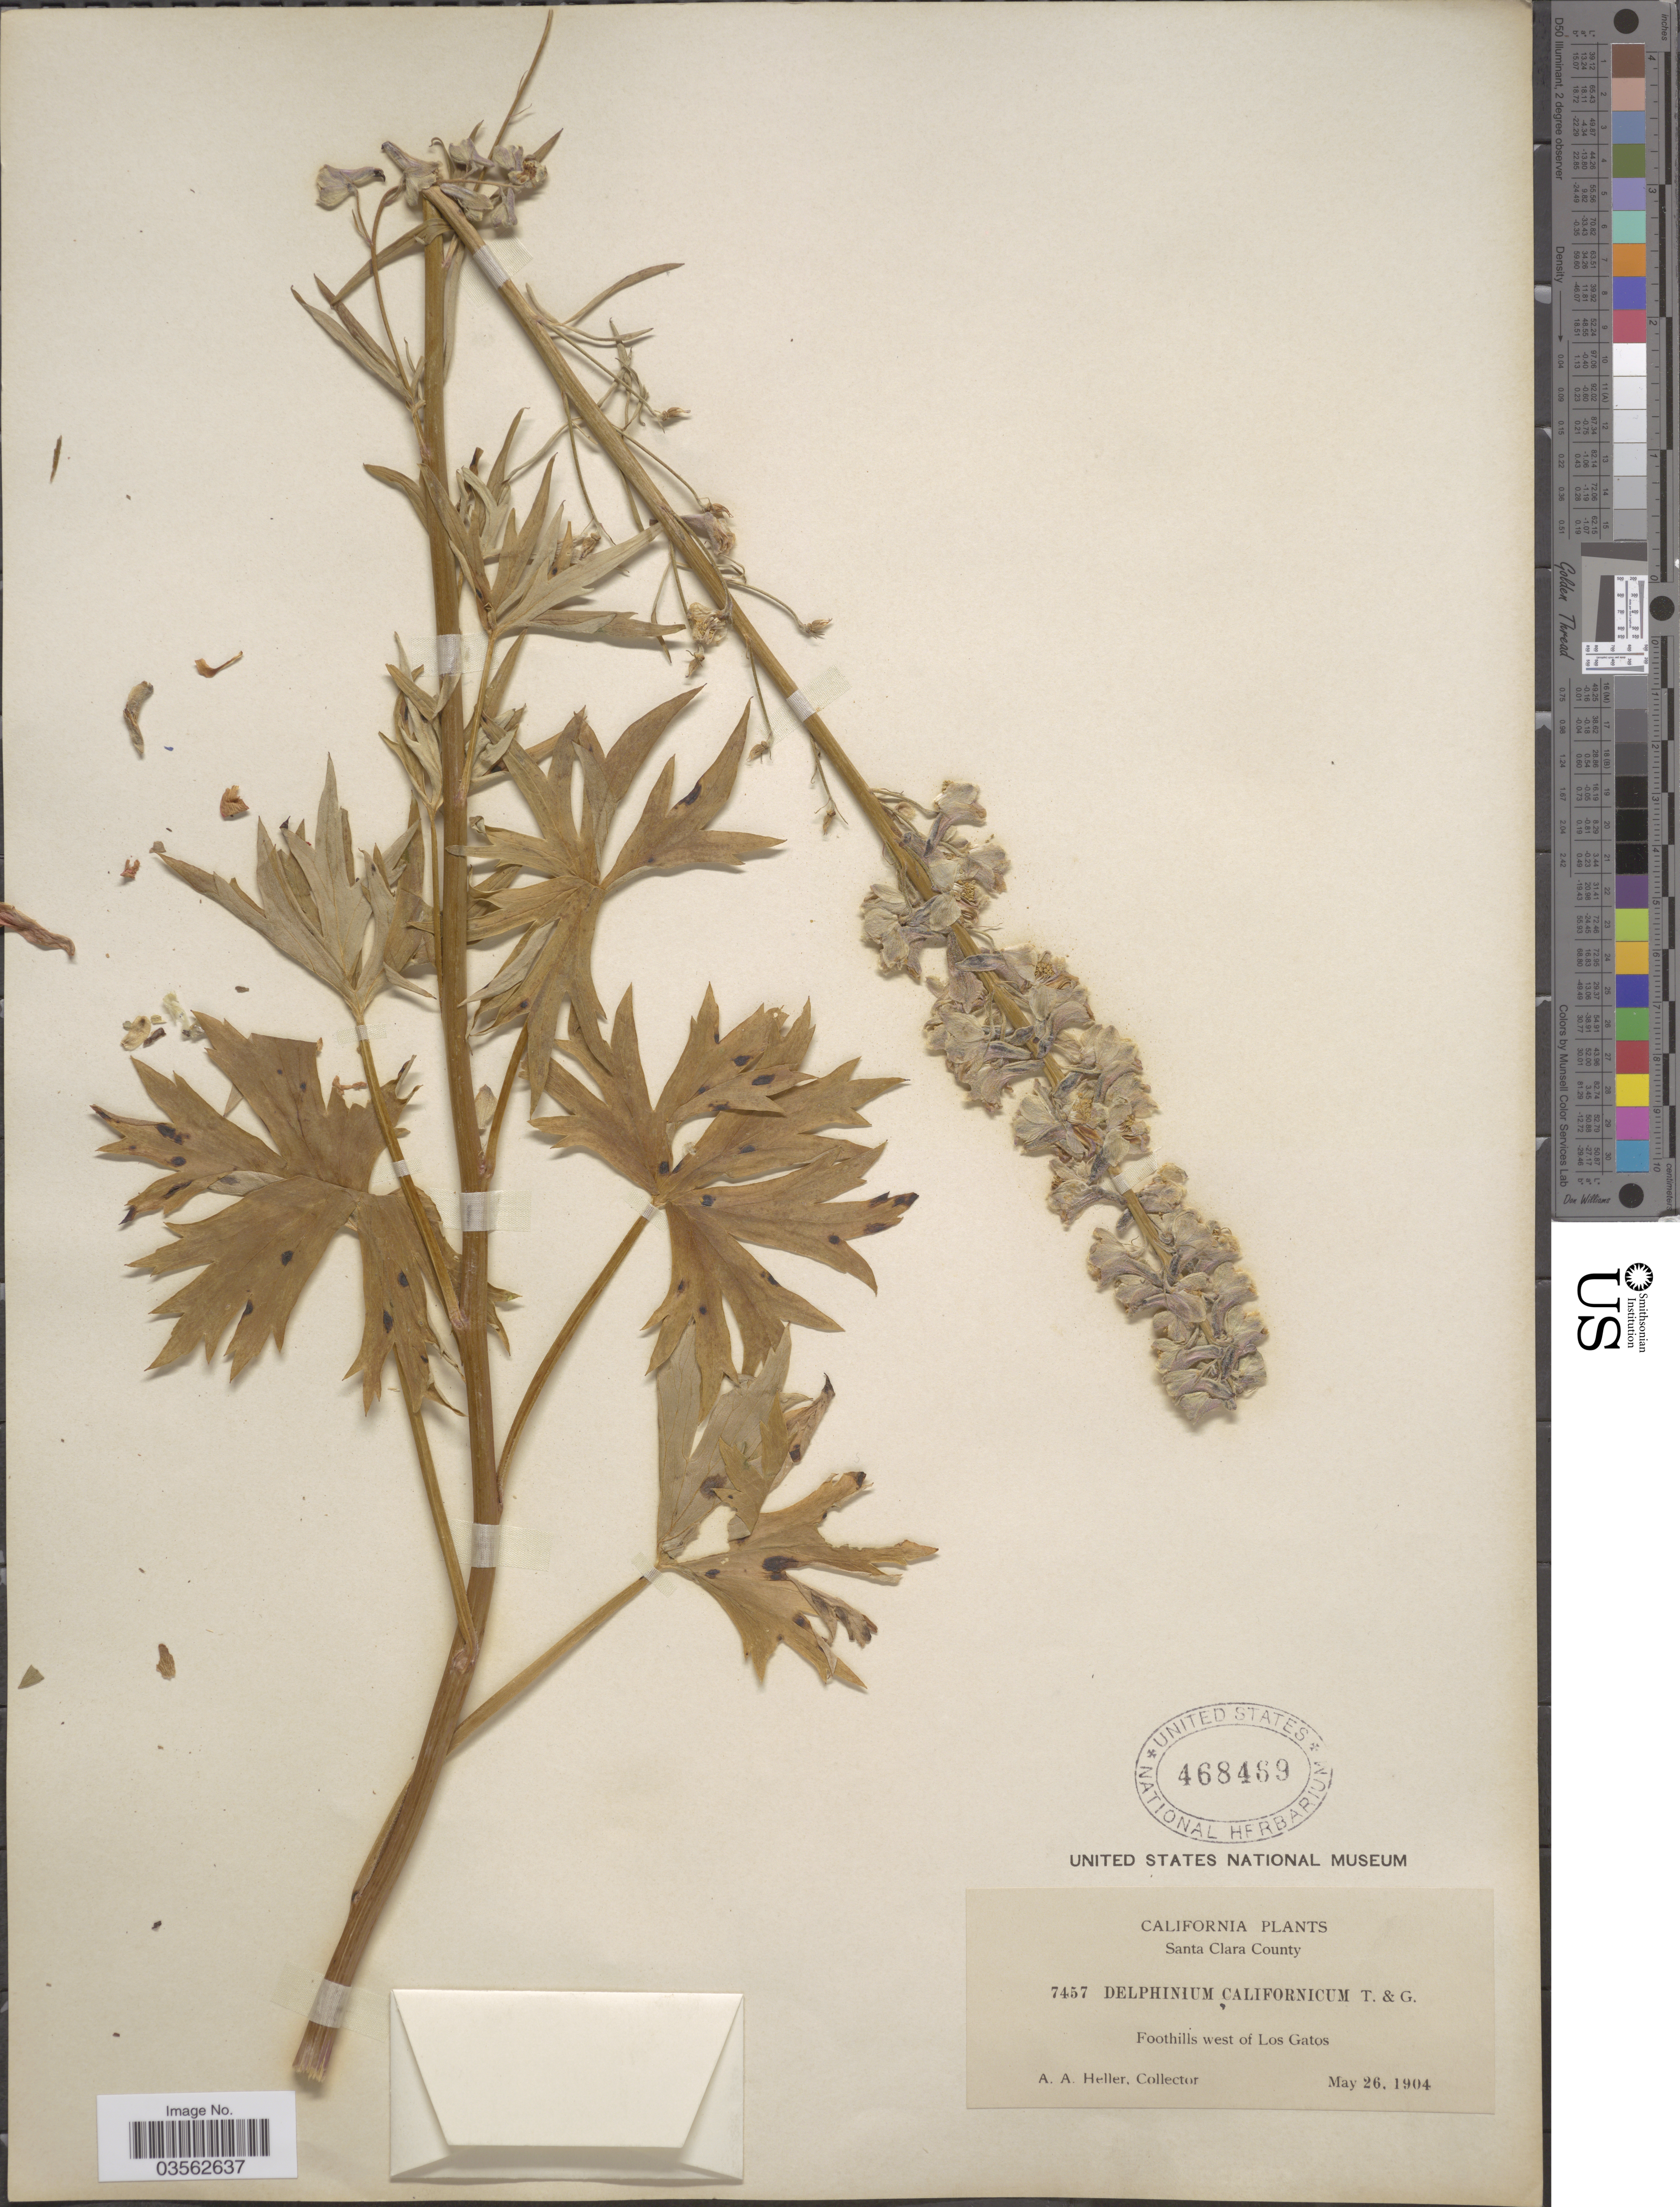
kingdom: Plantae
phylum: Tracheophyta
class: Magnoliopsida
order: Ranunculales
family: Ranunculaceae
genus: Delphinium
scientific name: Delphinium californicum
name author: Torr. & A. Gray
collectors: A. A. Heller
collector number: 7457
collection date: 1904-05-26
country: United States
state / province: California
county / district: Santa Clara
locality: Santa Clara County. Foothills west of Los Gatos.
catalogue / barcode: US 468469